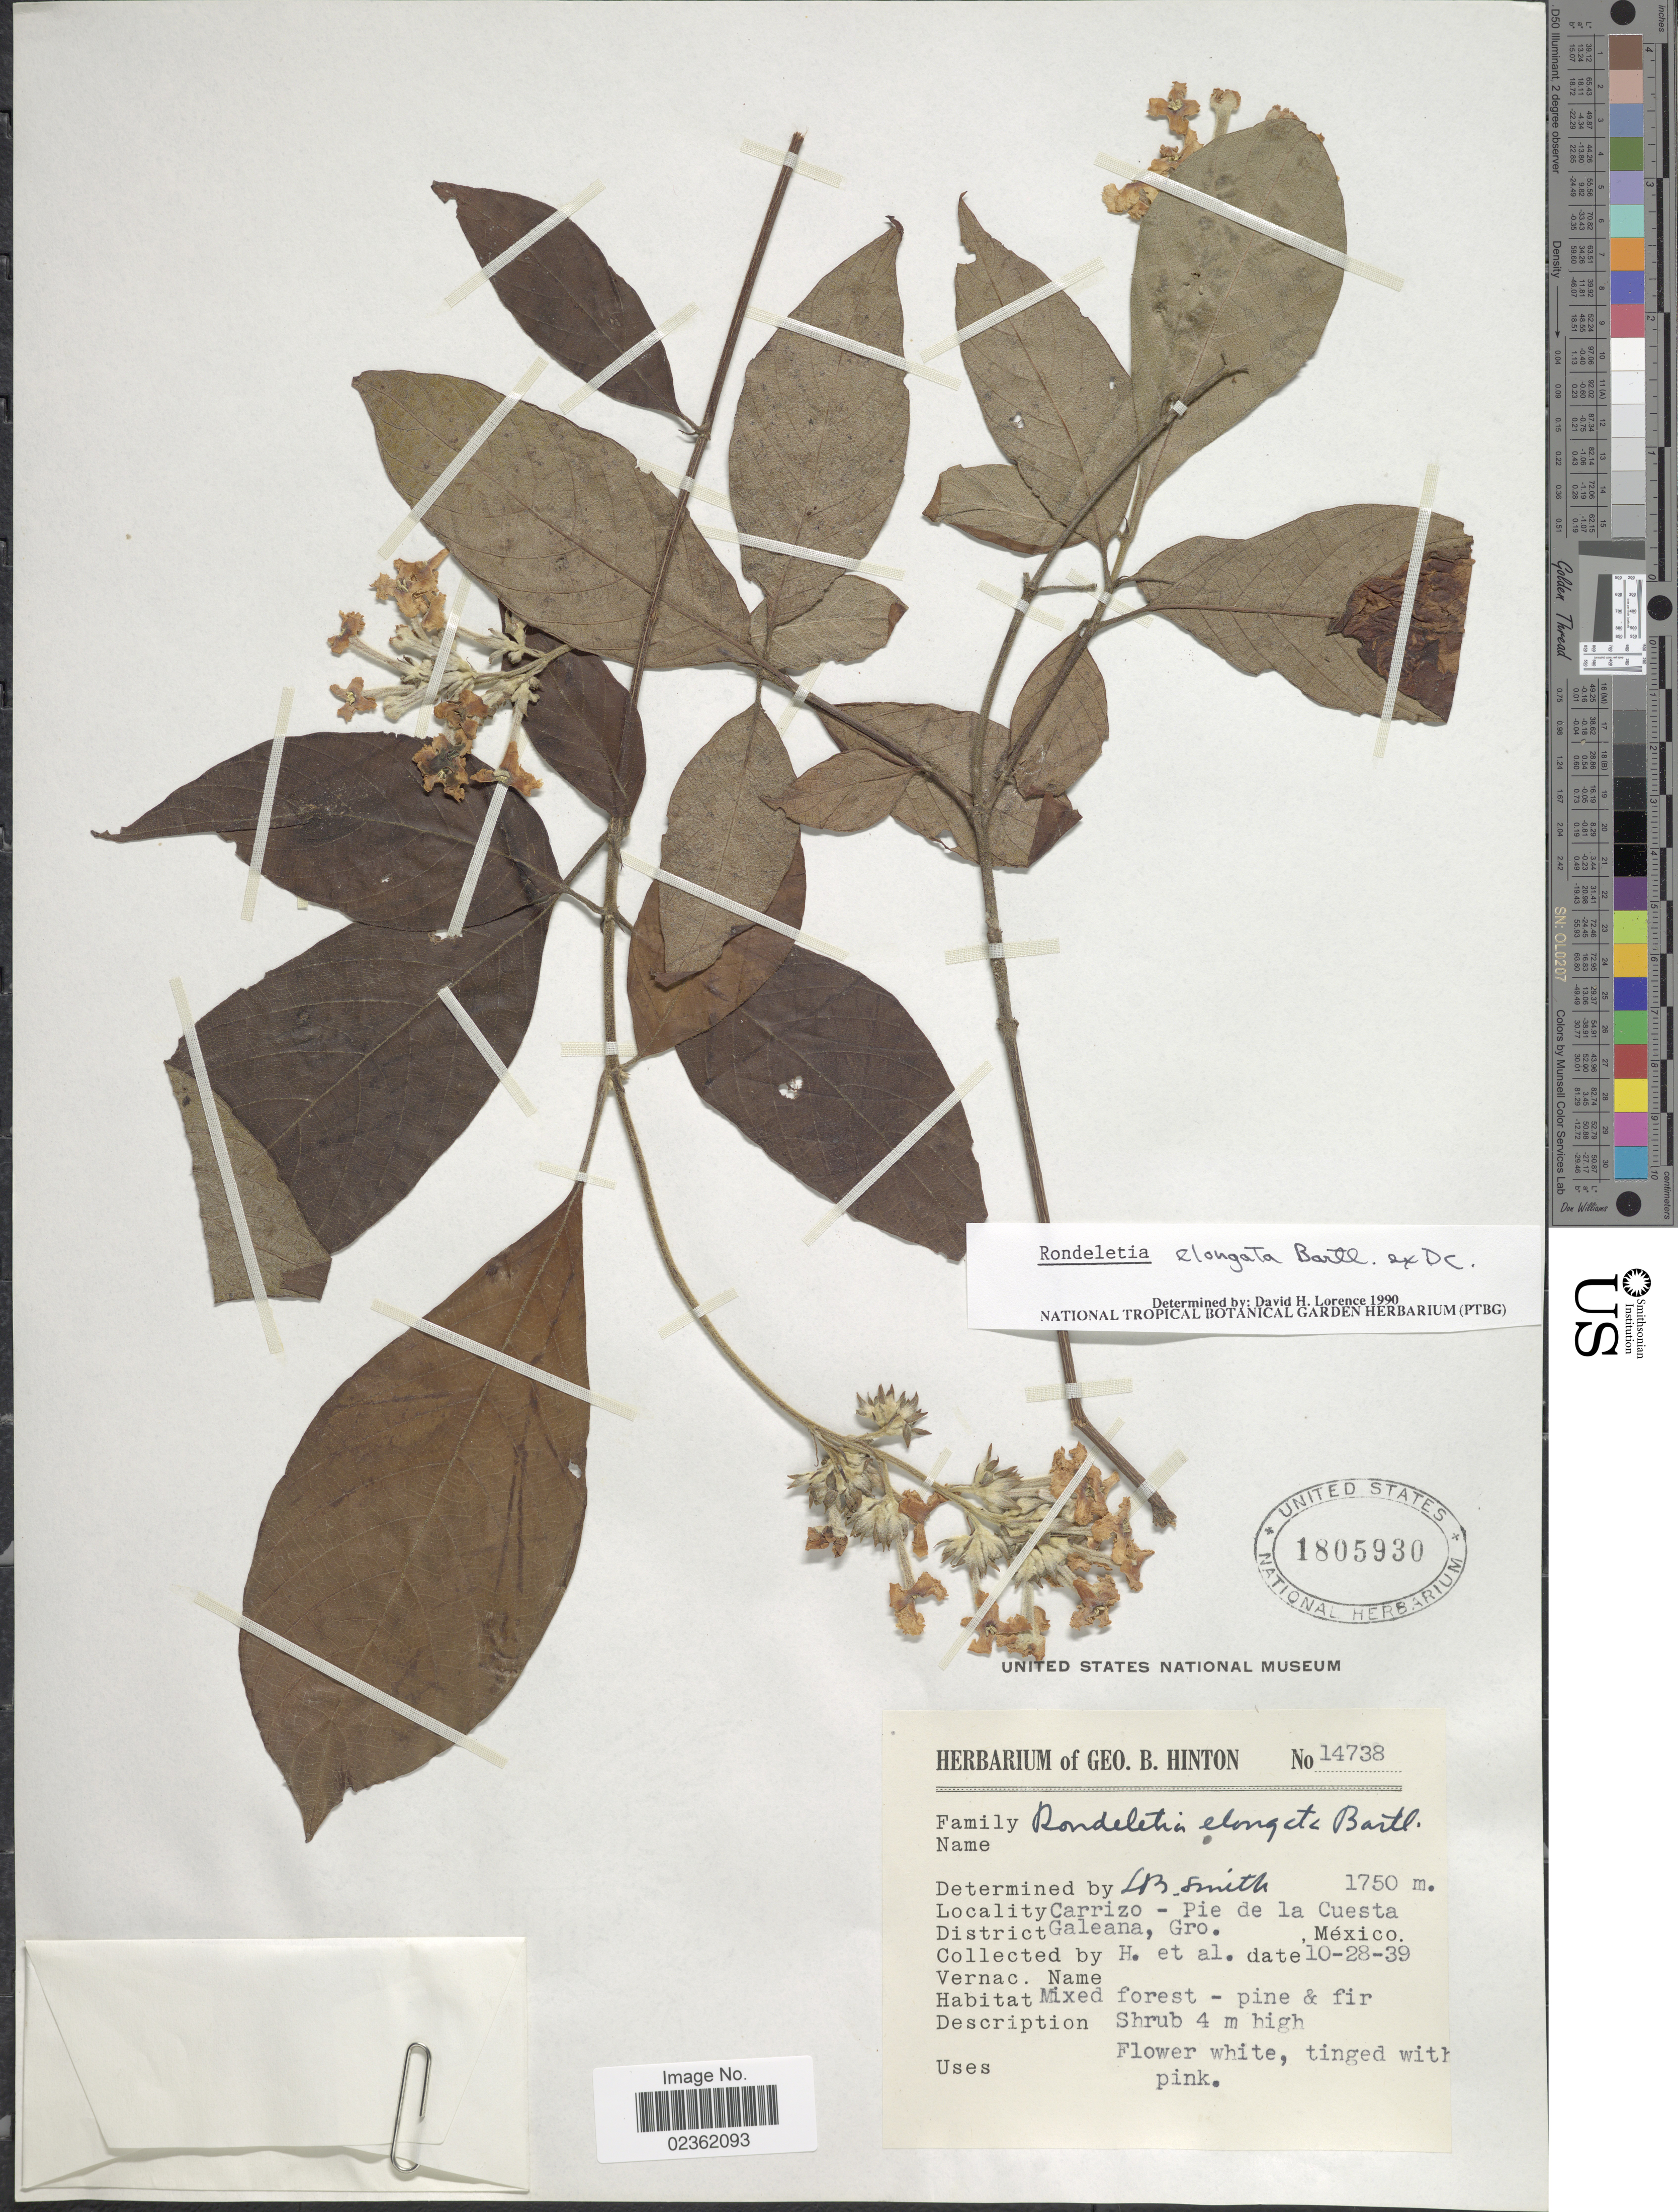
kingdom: Plantae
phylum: Tracheophyta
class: Magnoliopsida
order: Gentianales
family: Rubiaceae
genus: Rondeletia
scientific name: Rondeletia elongata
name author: Bartl. ex DC.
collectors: G. B. Hinton & et al.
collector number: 14738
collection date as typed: Transcribed d/m/y: 28/10/39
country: Mexico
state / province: Guerrero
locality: Carrizo-Pie de la Cuesta, District Galeana.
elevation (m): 1750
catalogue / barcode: US 1805930